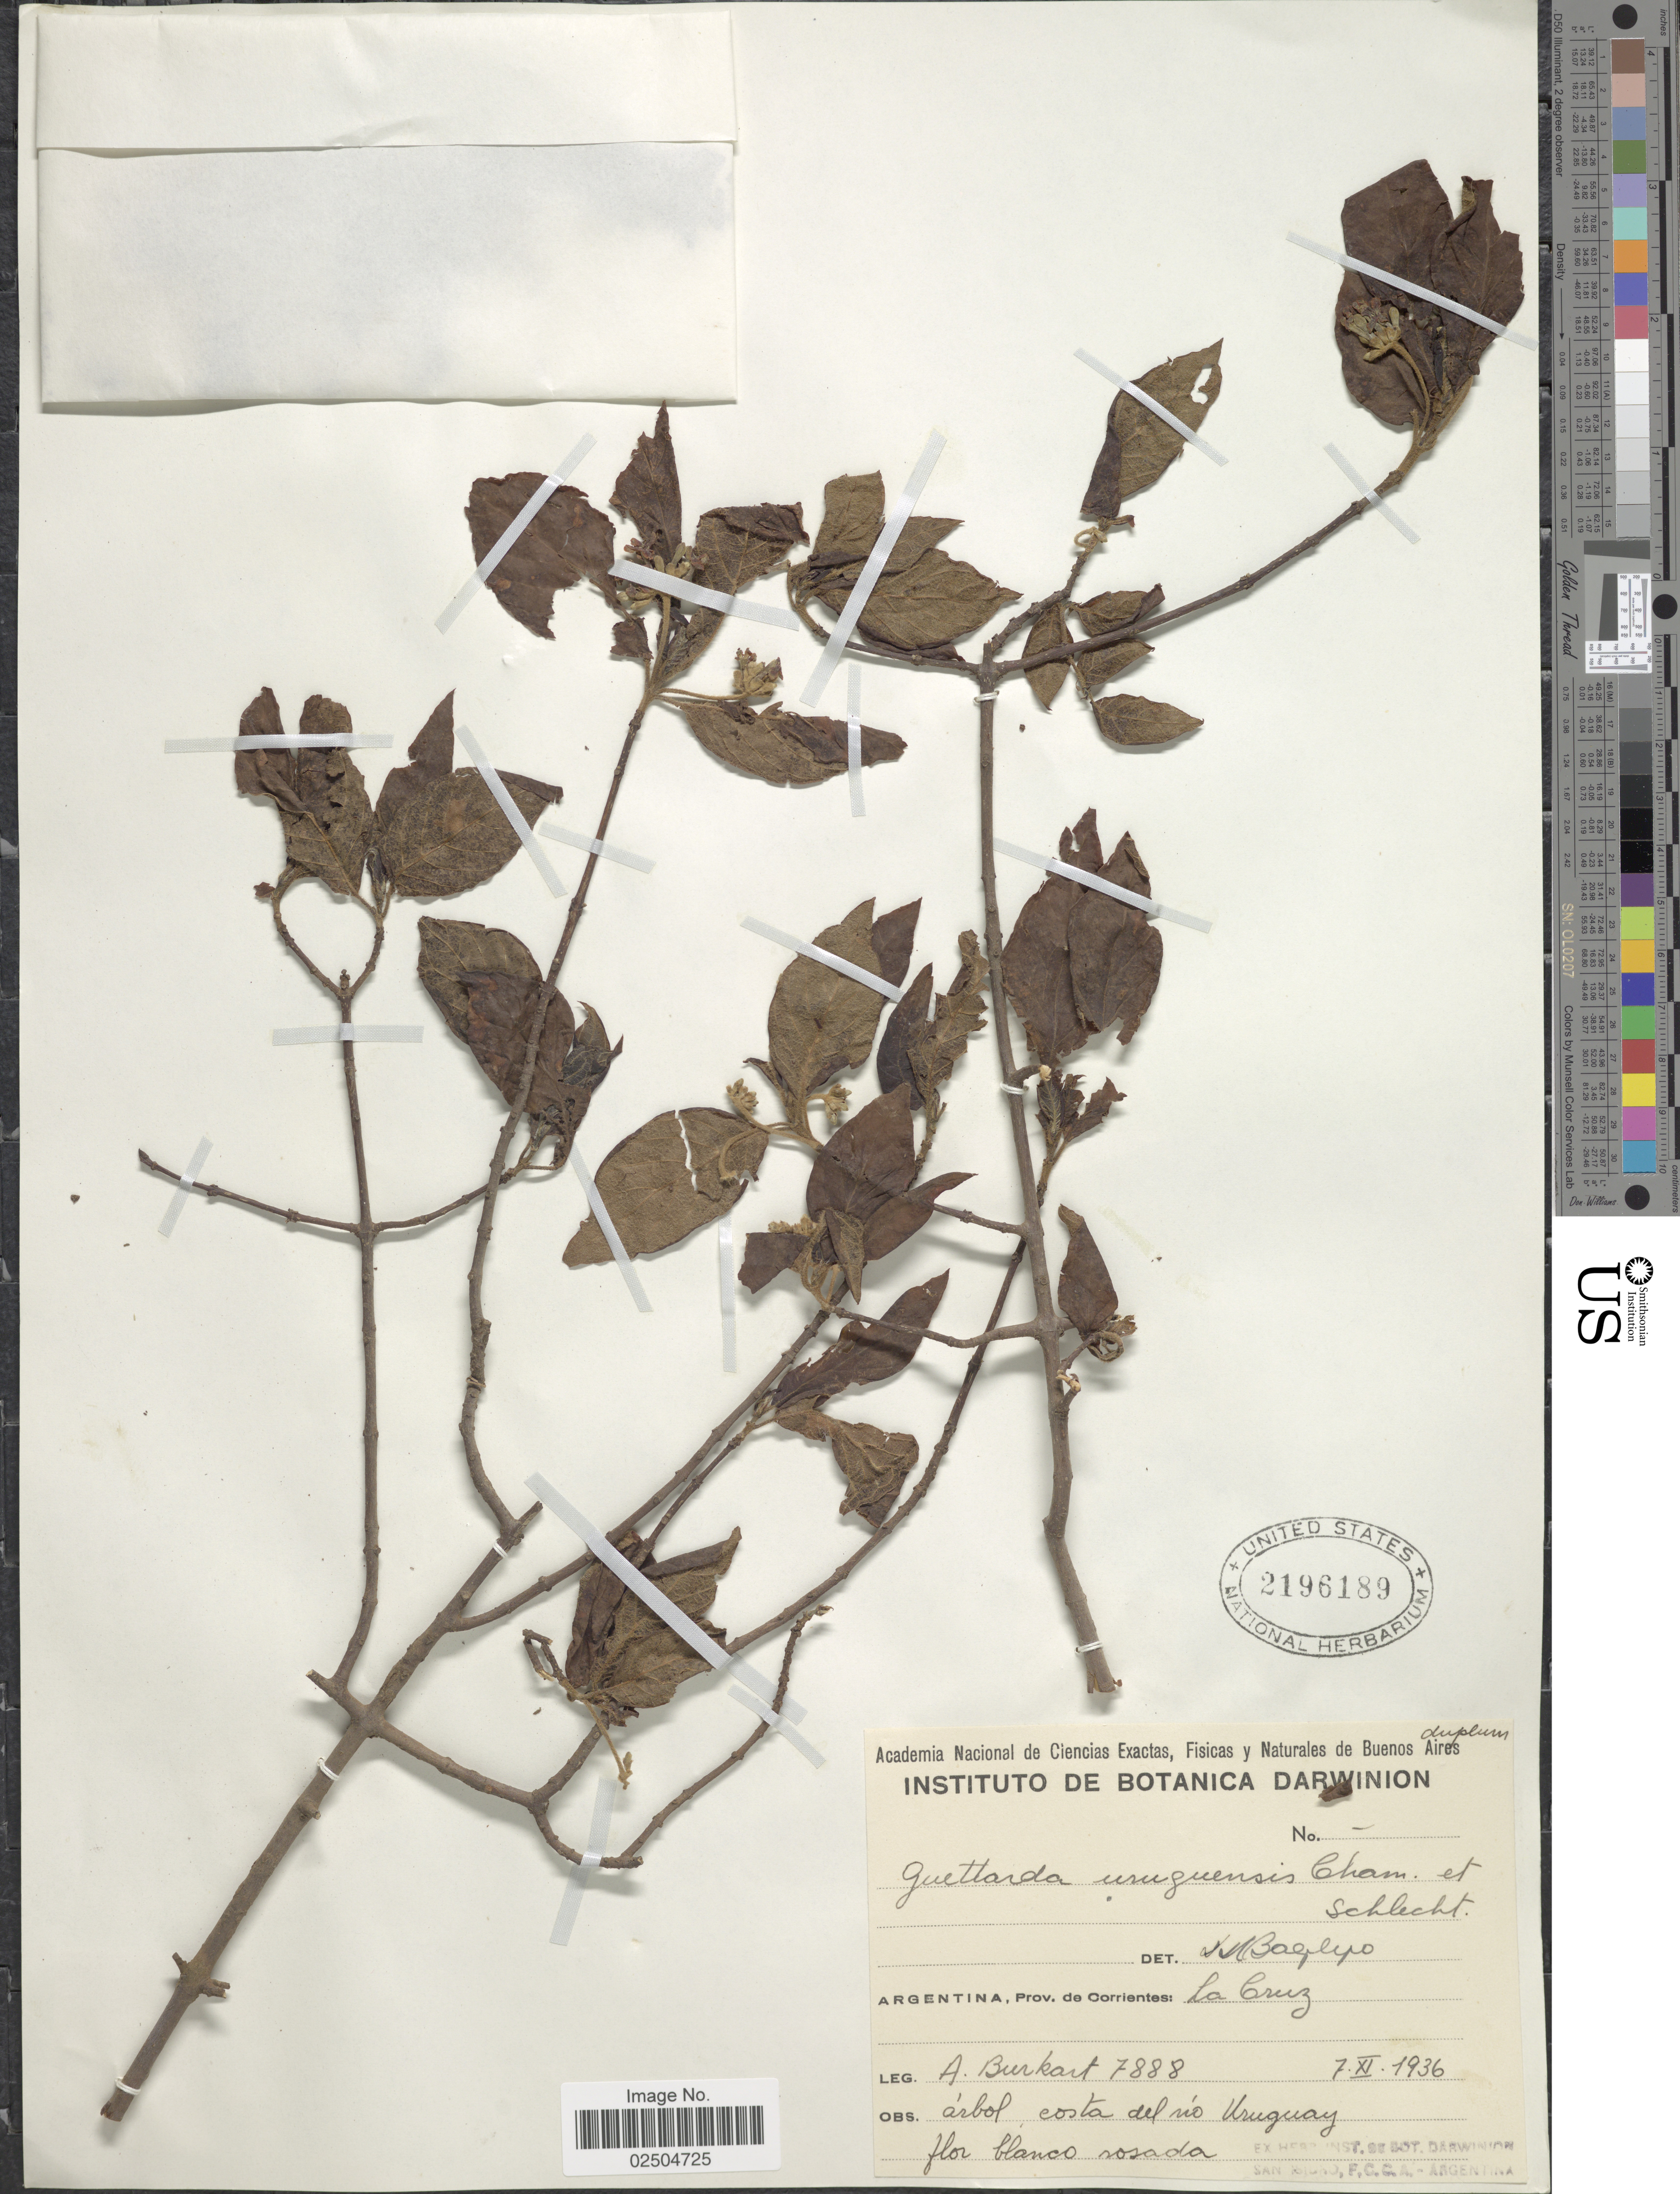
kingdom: Plantae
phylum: Tracheophyta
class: Magnoliopsida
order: Gentianales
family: Rubiaceae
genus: Guettarda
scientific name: Guettarda uruguensis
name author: Cham. & Schltdl.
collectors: A. E. Burkart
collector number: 7888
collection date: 1936-11-07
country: Argentina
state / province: Corrientes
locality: Argentina, Prov. de Corrientes: La Cruz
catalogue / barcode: US 2196189